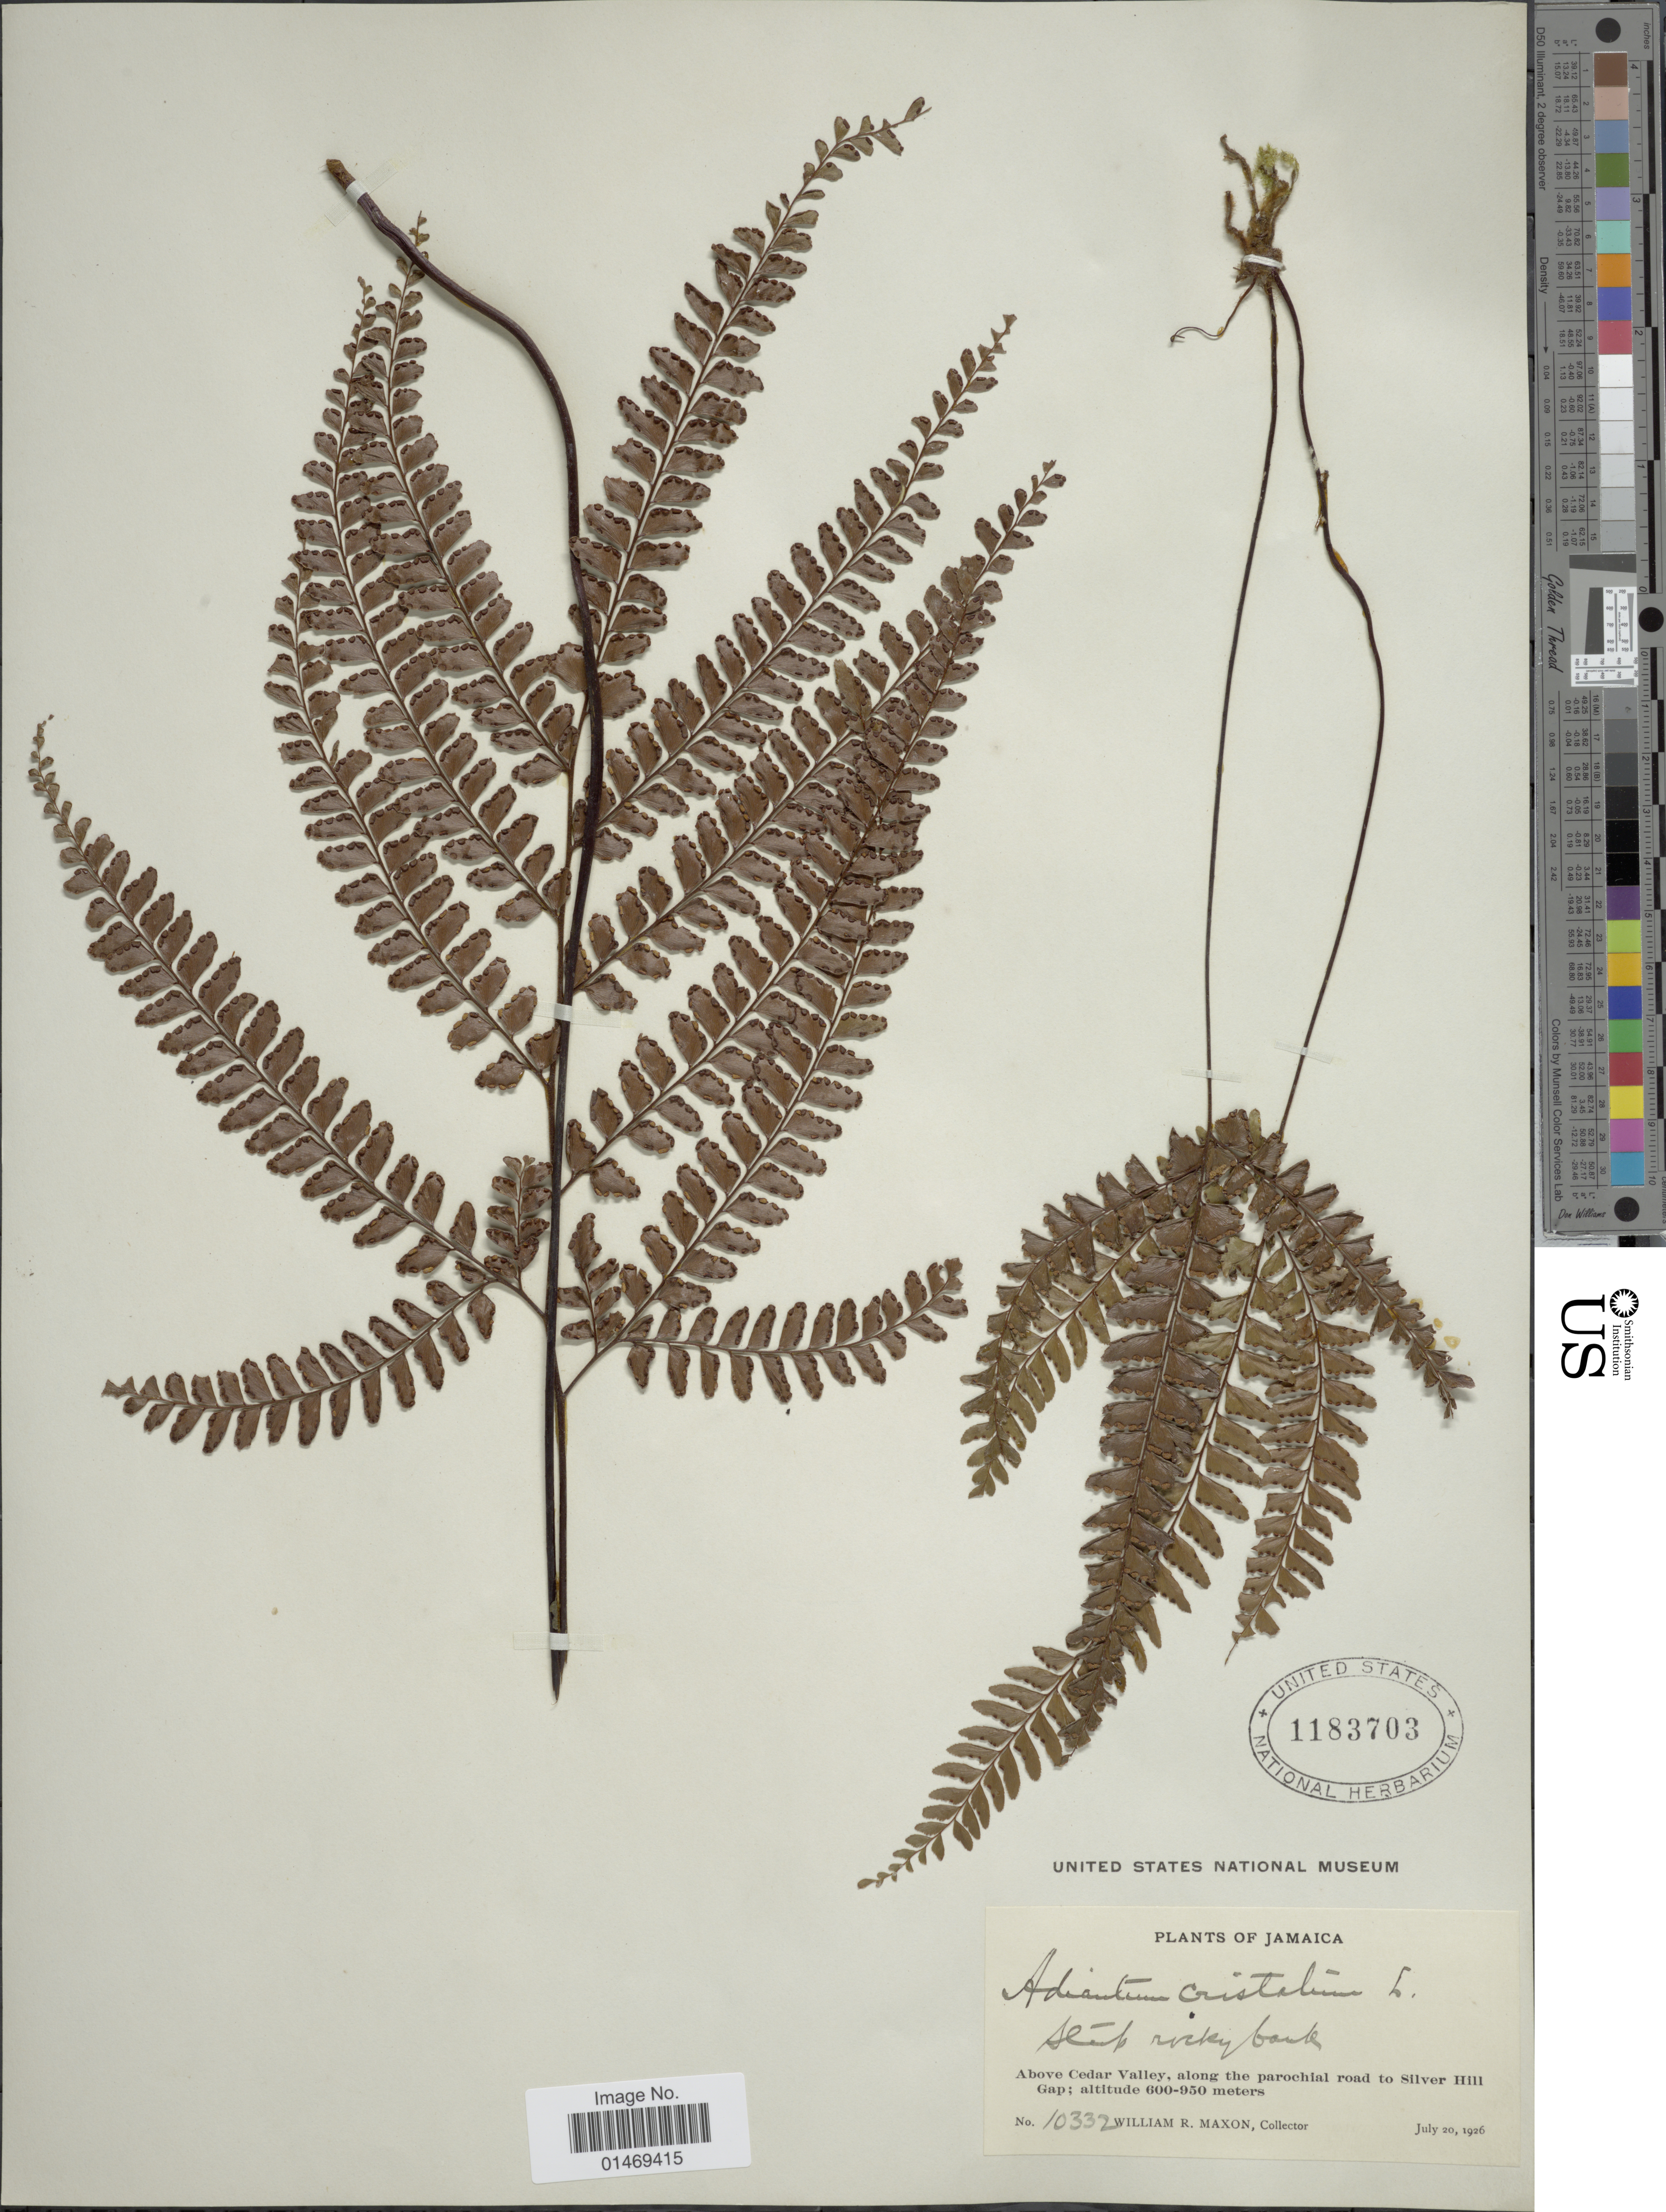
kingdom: Plantae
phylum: Tracheophyta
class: Polypodiopsida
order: Polypodiales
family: Pteridaceae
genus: Adiantum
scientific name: Adiantum pyramidale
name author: (L.) Willd.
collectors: W. R. Maxon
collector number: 10332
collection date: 1926-07-20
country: Jamaica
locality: Above Cedar Valley, along the parochial road to Silver Hill Gap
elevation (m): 600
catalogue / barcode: US 1183703